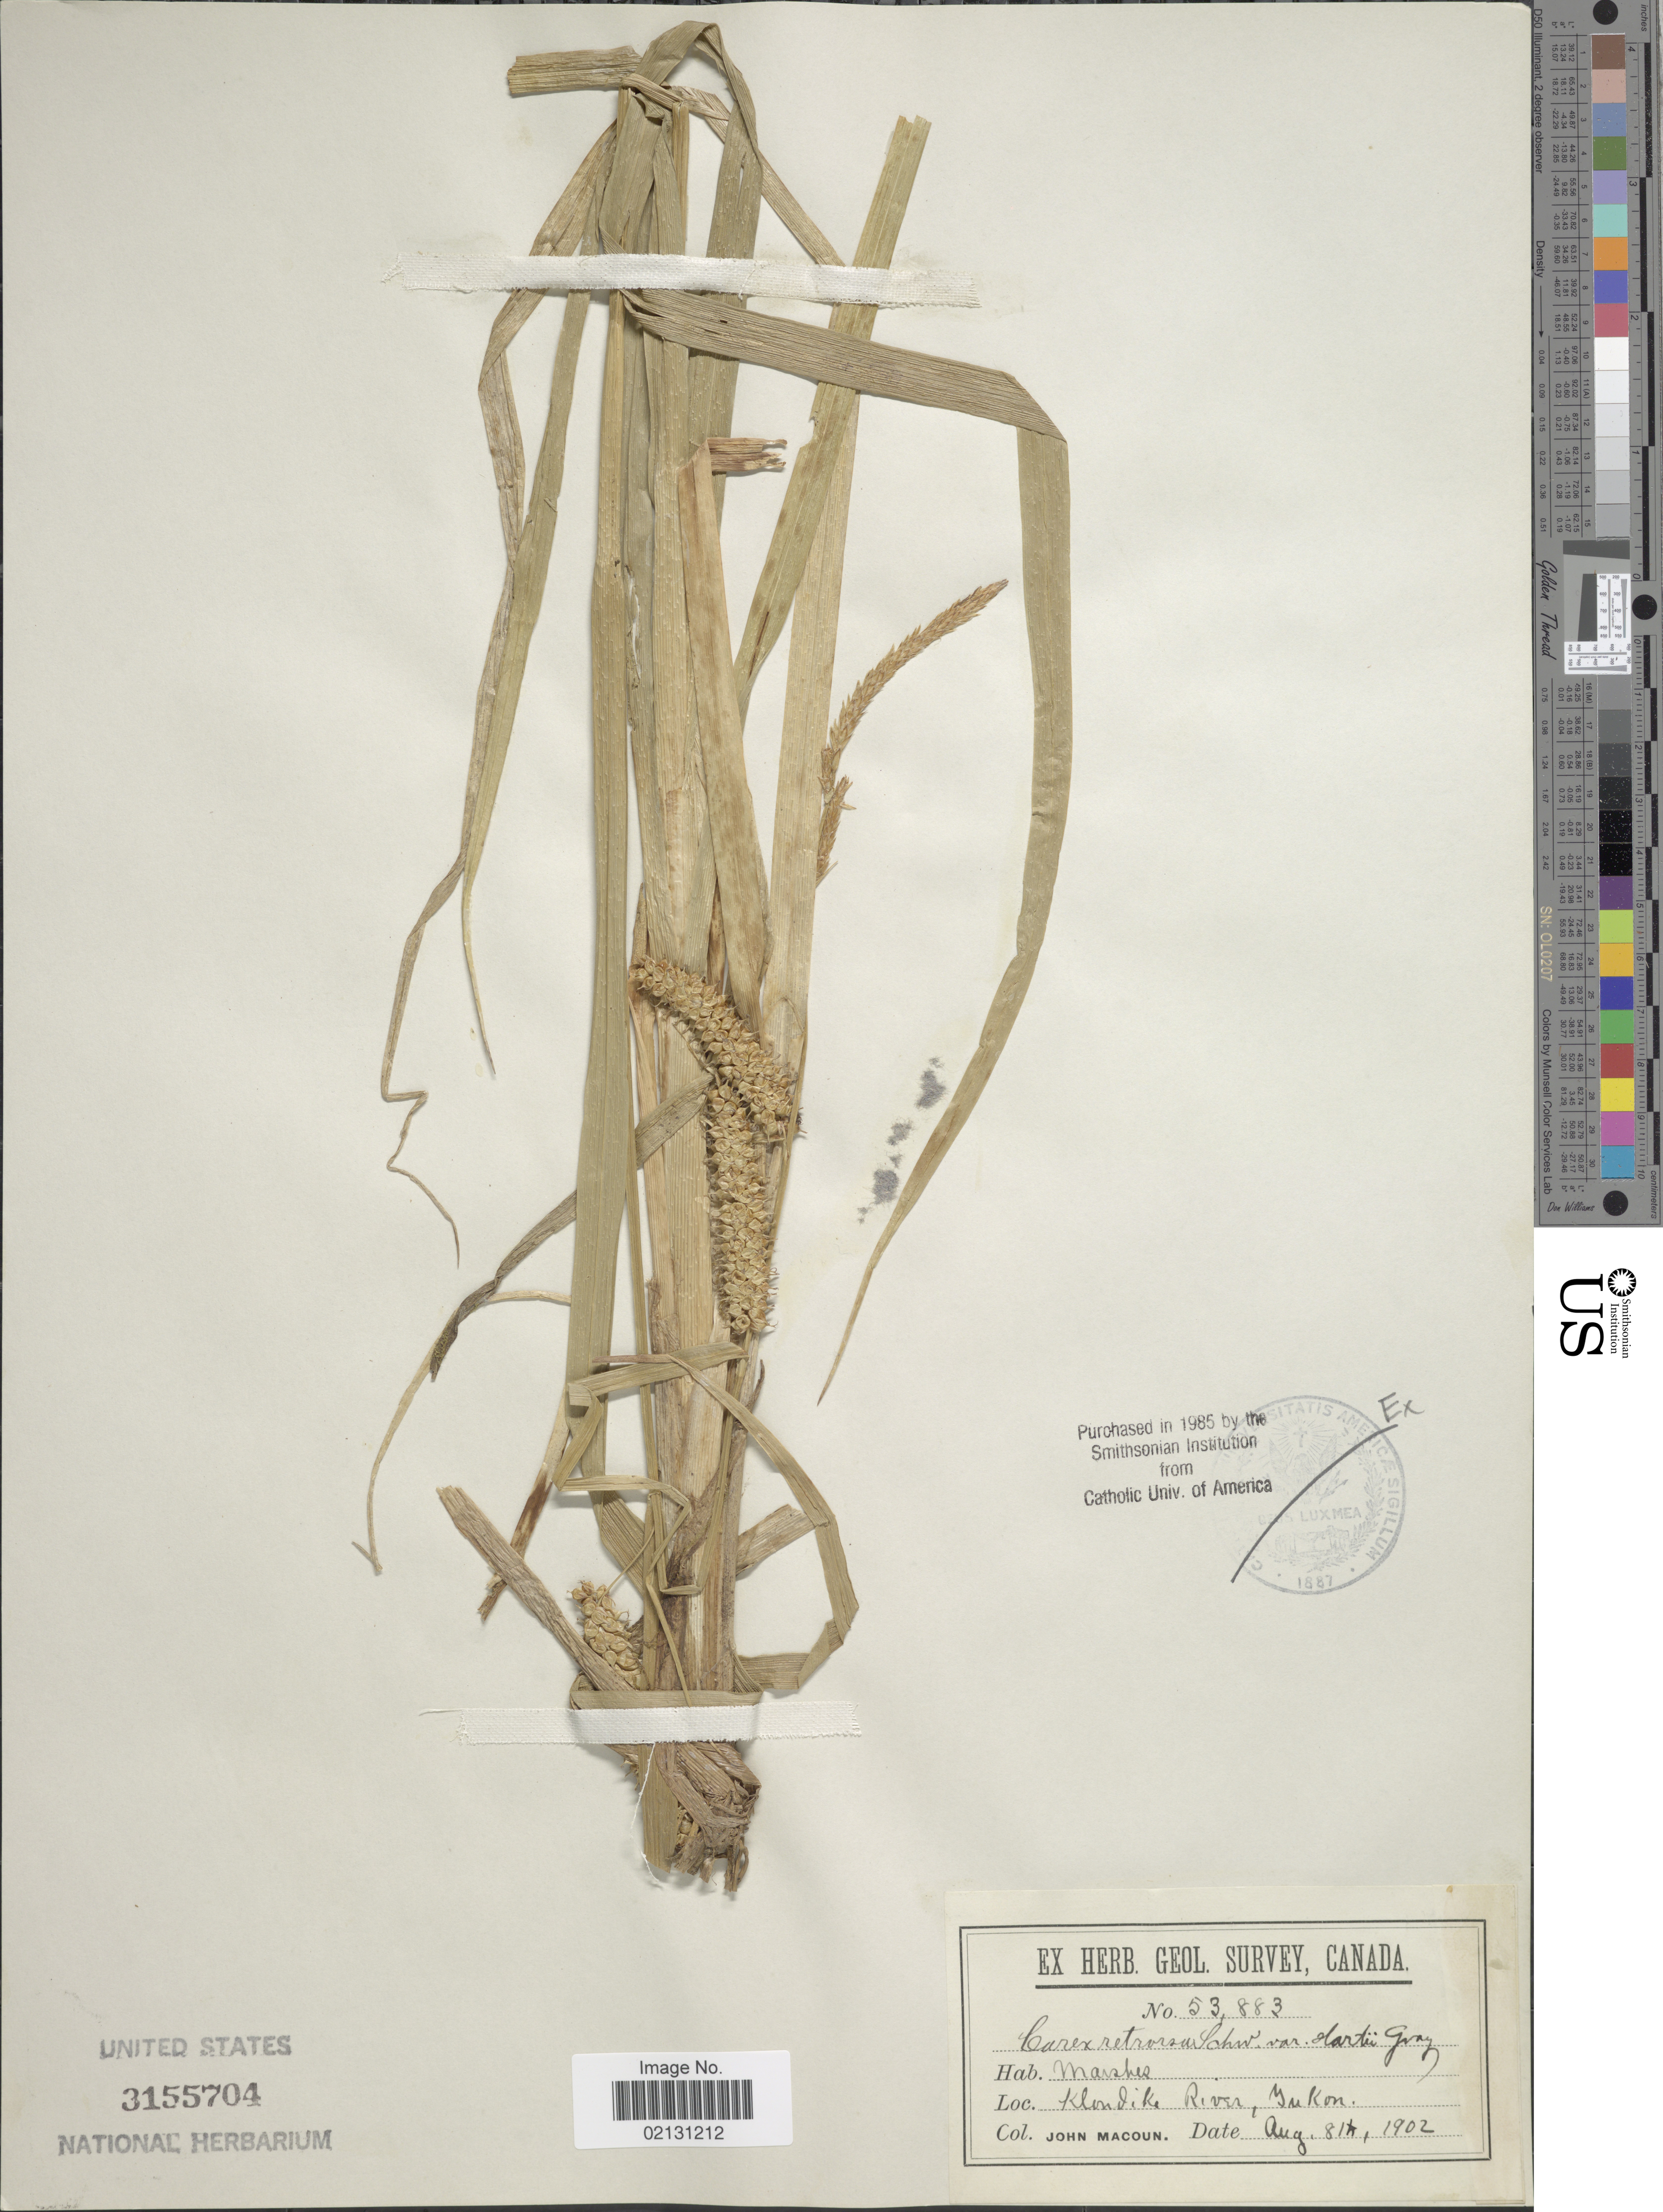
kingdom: Plantae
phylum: Tracheophyta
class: Liliopsida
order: Poales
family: Cyperaceae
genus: Carex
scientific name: Carex retrorsa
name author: Schwein.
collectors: J. Macoun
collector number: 53883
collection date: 1902-08-08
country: Canada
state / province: Yukon Territory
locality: Marshes, Klondike River, Yukon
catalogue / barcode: US 3155704